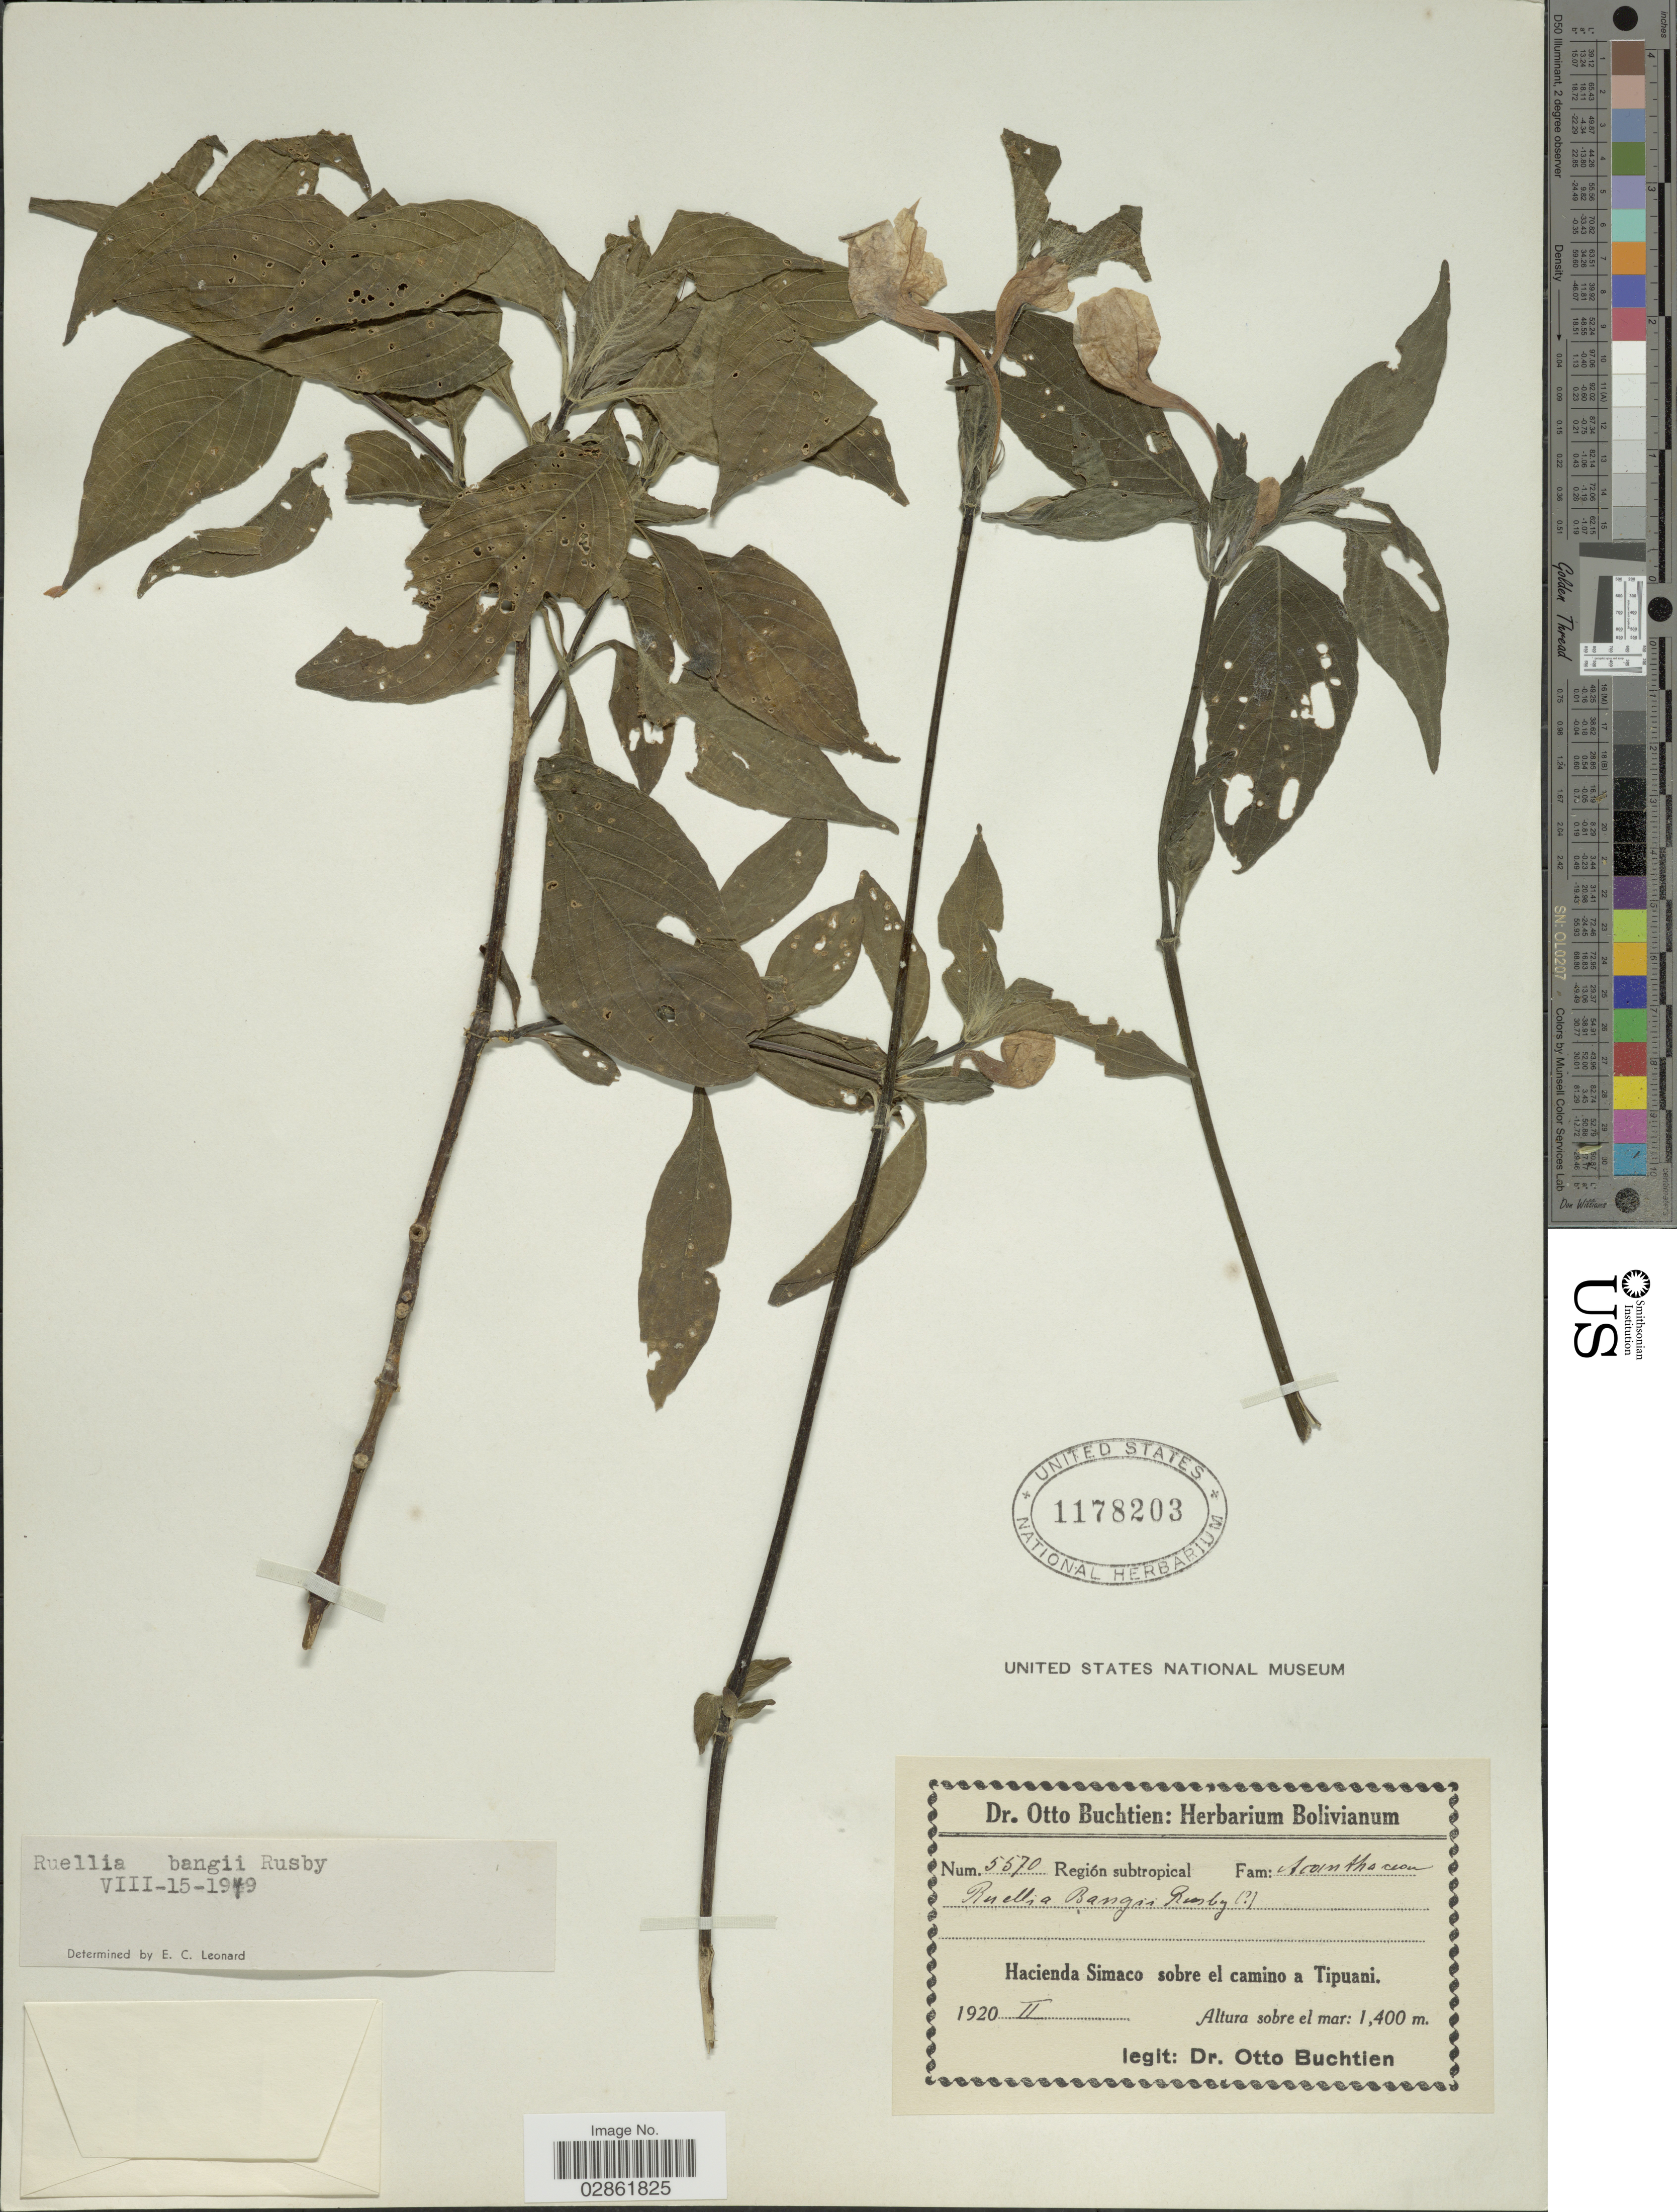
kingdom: Plantae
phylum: Tracheophyta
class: Magnoliopsida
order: Lamiales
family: Acanthaceae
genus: Ruellia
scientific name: Ruellia puri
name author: Mart. ex Nees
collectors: O. Buchtien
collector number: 5570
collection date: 1920-02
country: Bolivia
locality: Hacienda Simaco sobre el camino a Tipuani.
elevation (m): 1400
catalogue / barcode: US 1178203